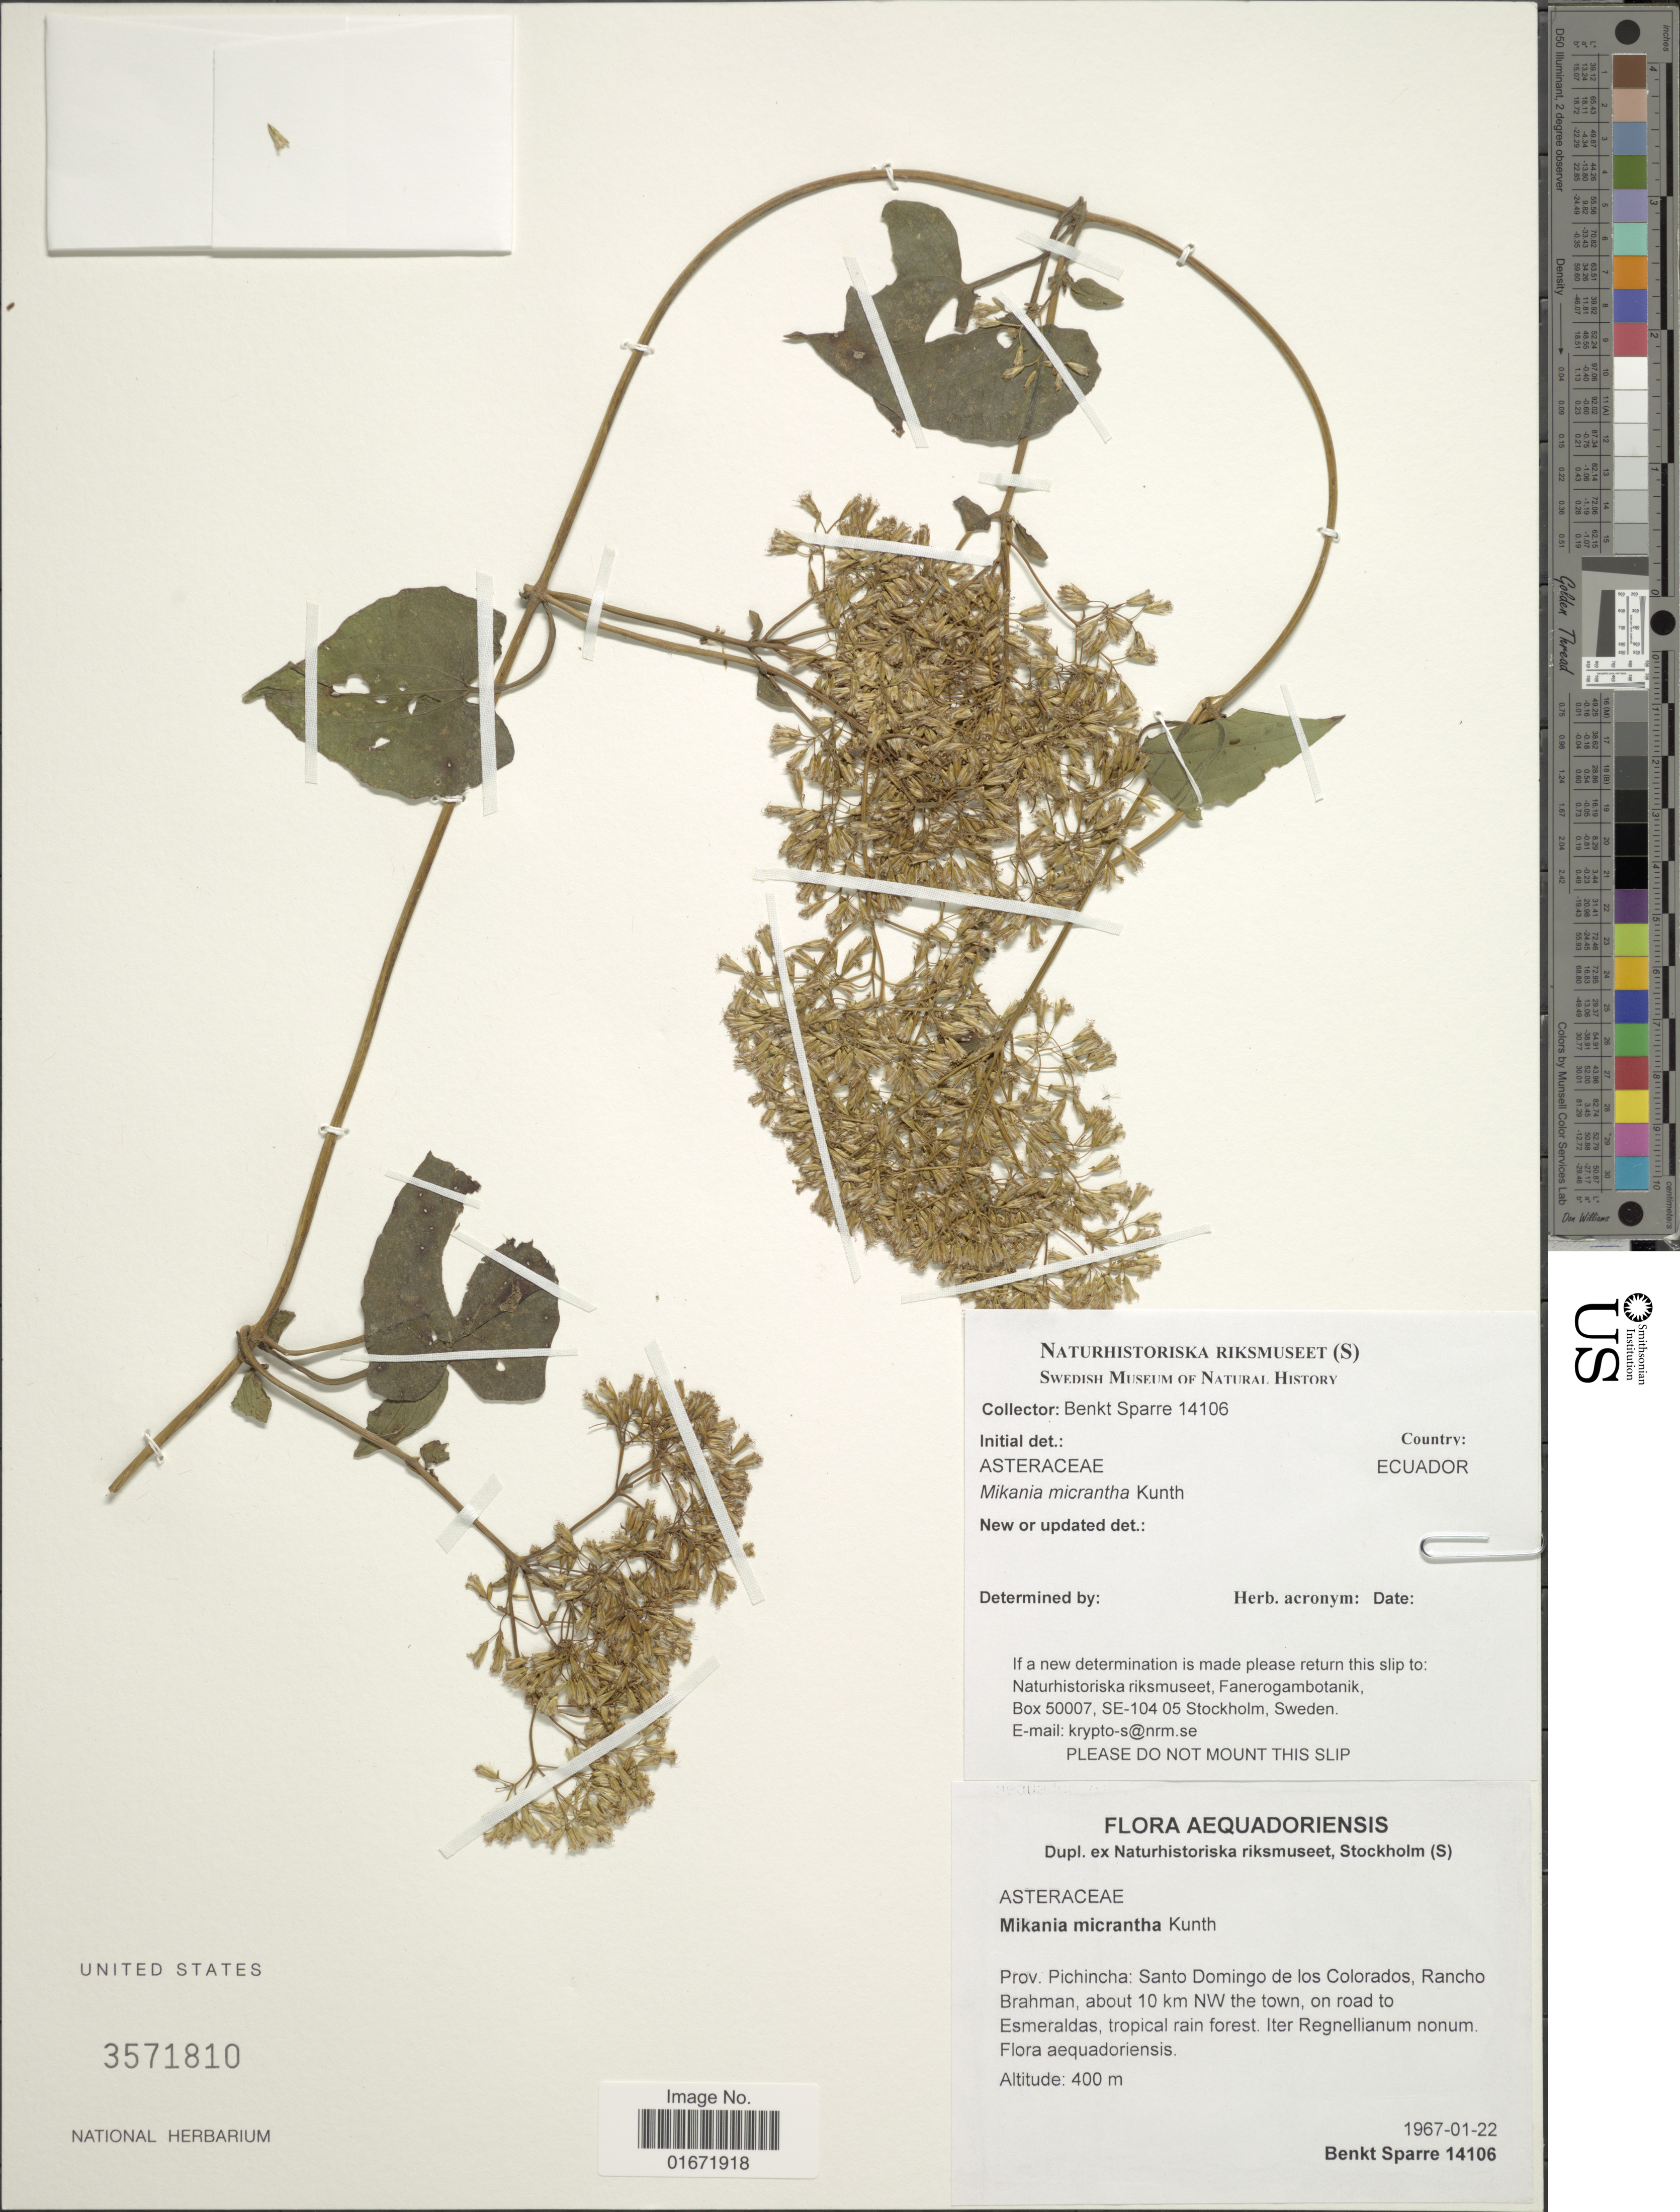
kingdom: Plantae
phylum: Tracheophyta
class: Magnoliopsida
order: Asterales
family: Asteraceae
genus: Mikania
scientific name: Mikania micrantha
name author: Kunth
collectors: B. Sparre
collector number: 14106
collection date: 1967-01-22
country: Ecuador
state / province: Pichincha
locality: Prov. Pichincha: Santo Domingo de los Colorados, Rancho Brahman, about 10 km NW the town, on road to Esmeraldas, tropical rain forest. Iter Regnellianum nonum.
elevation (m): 400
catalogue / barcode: US 3571810